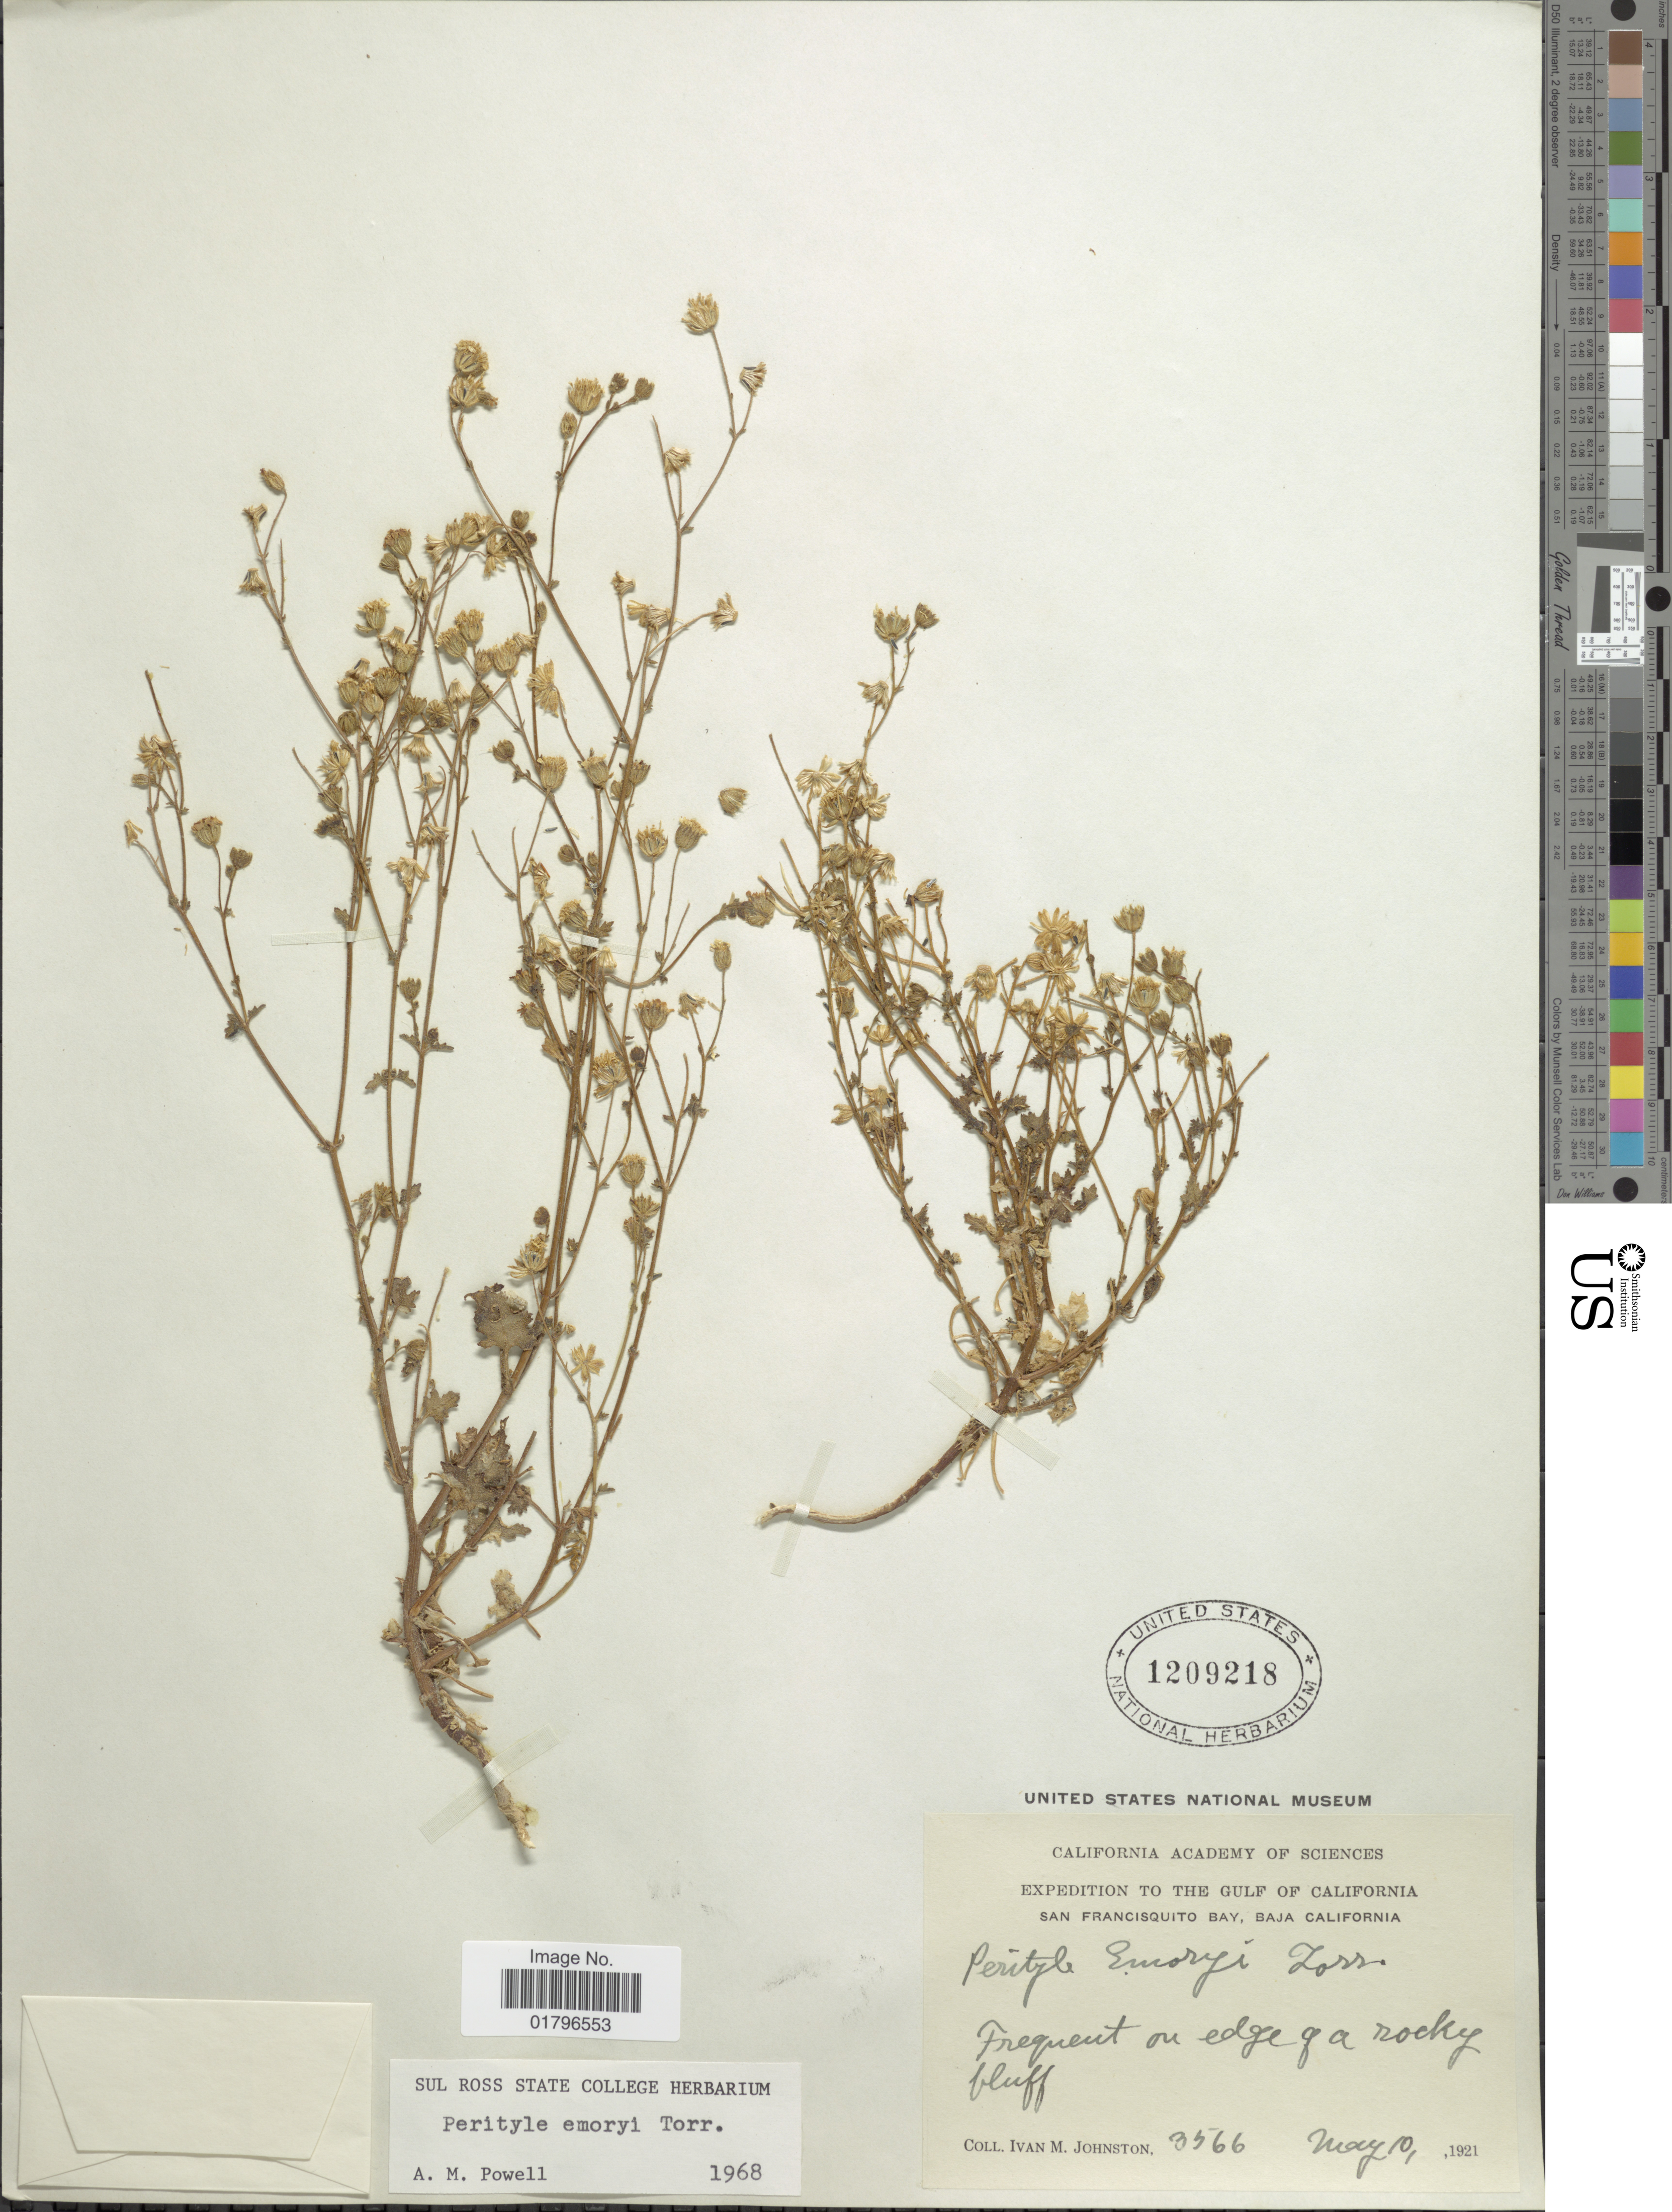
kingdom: Plantae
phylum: Tracheophyta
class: Magnoliopsida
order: Asterales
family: Asteraceae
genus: Perityle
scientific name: Perityle emoryi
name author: Torr.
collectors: I.M. Johnston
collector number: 3566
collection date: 1921-05-10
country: Mexico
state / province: Baja California Sur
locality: Gulf of California, San Francisquito Bay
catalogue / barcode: US 1209218